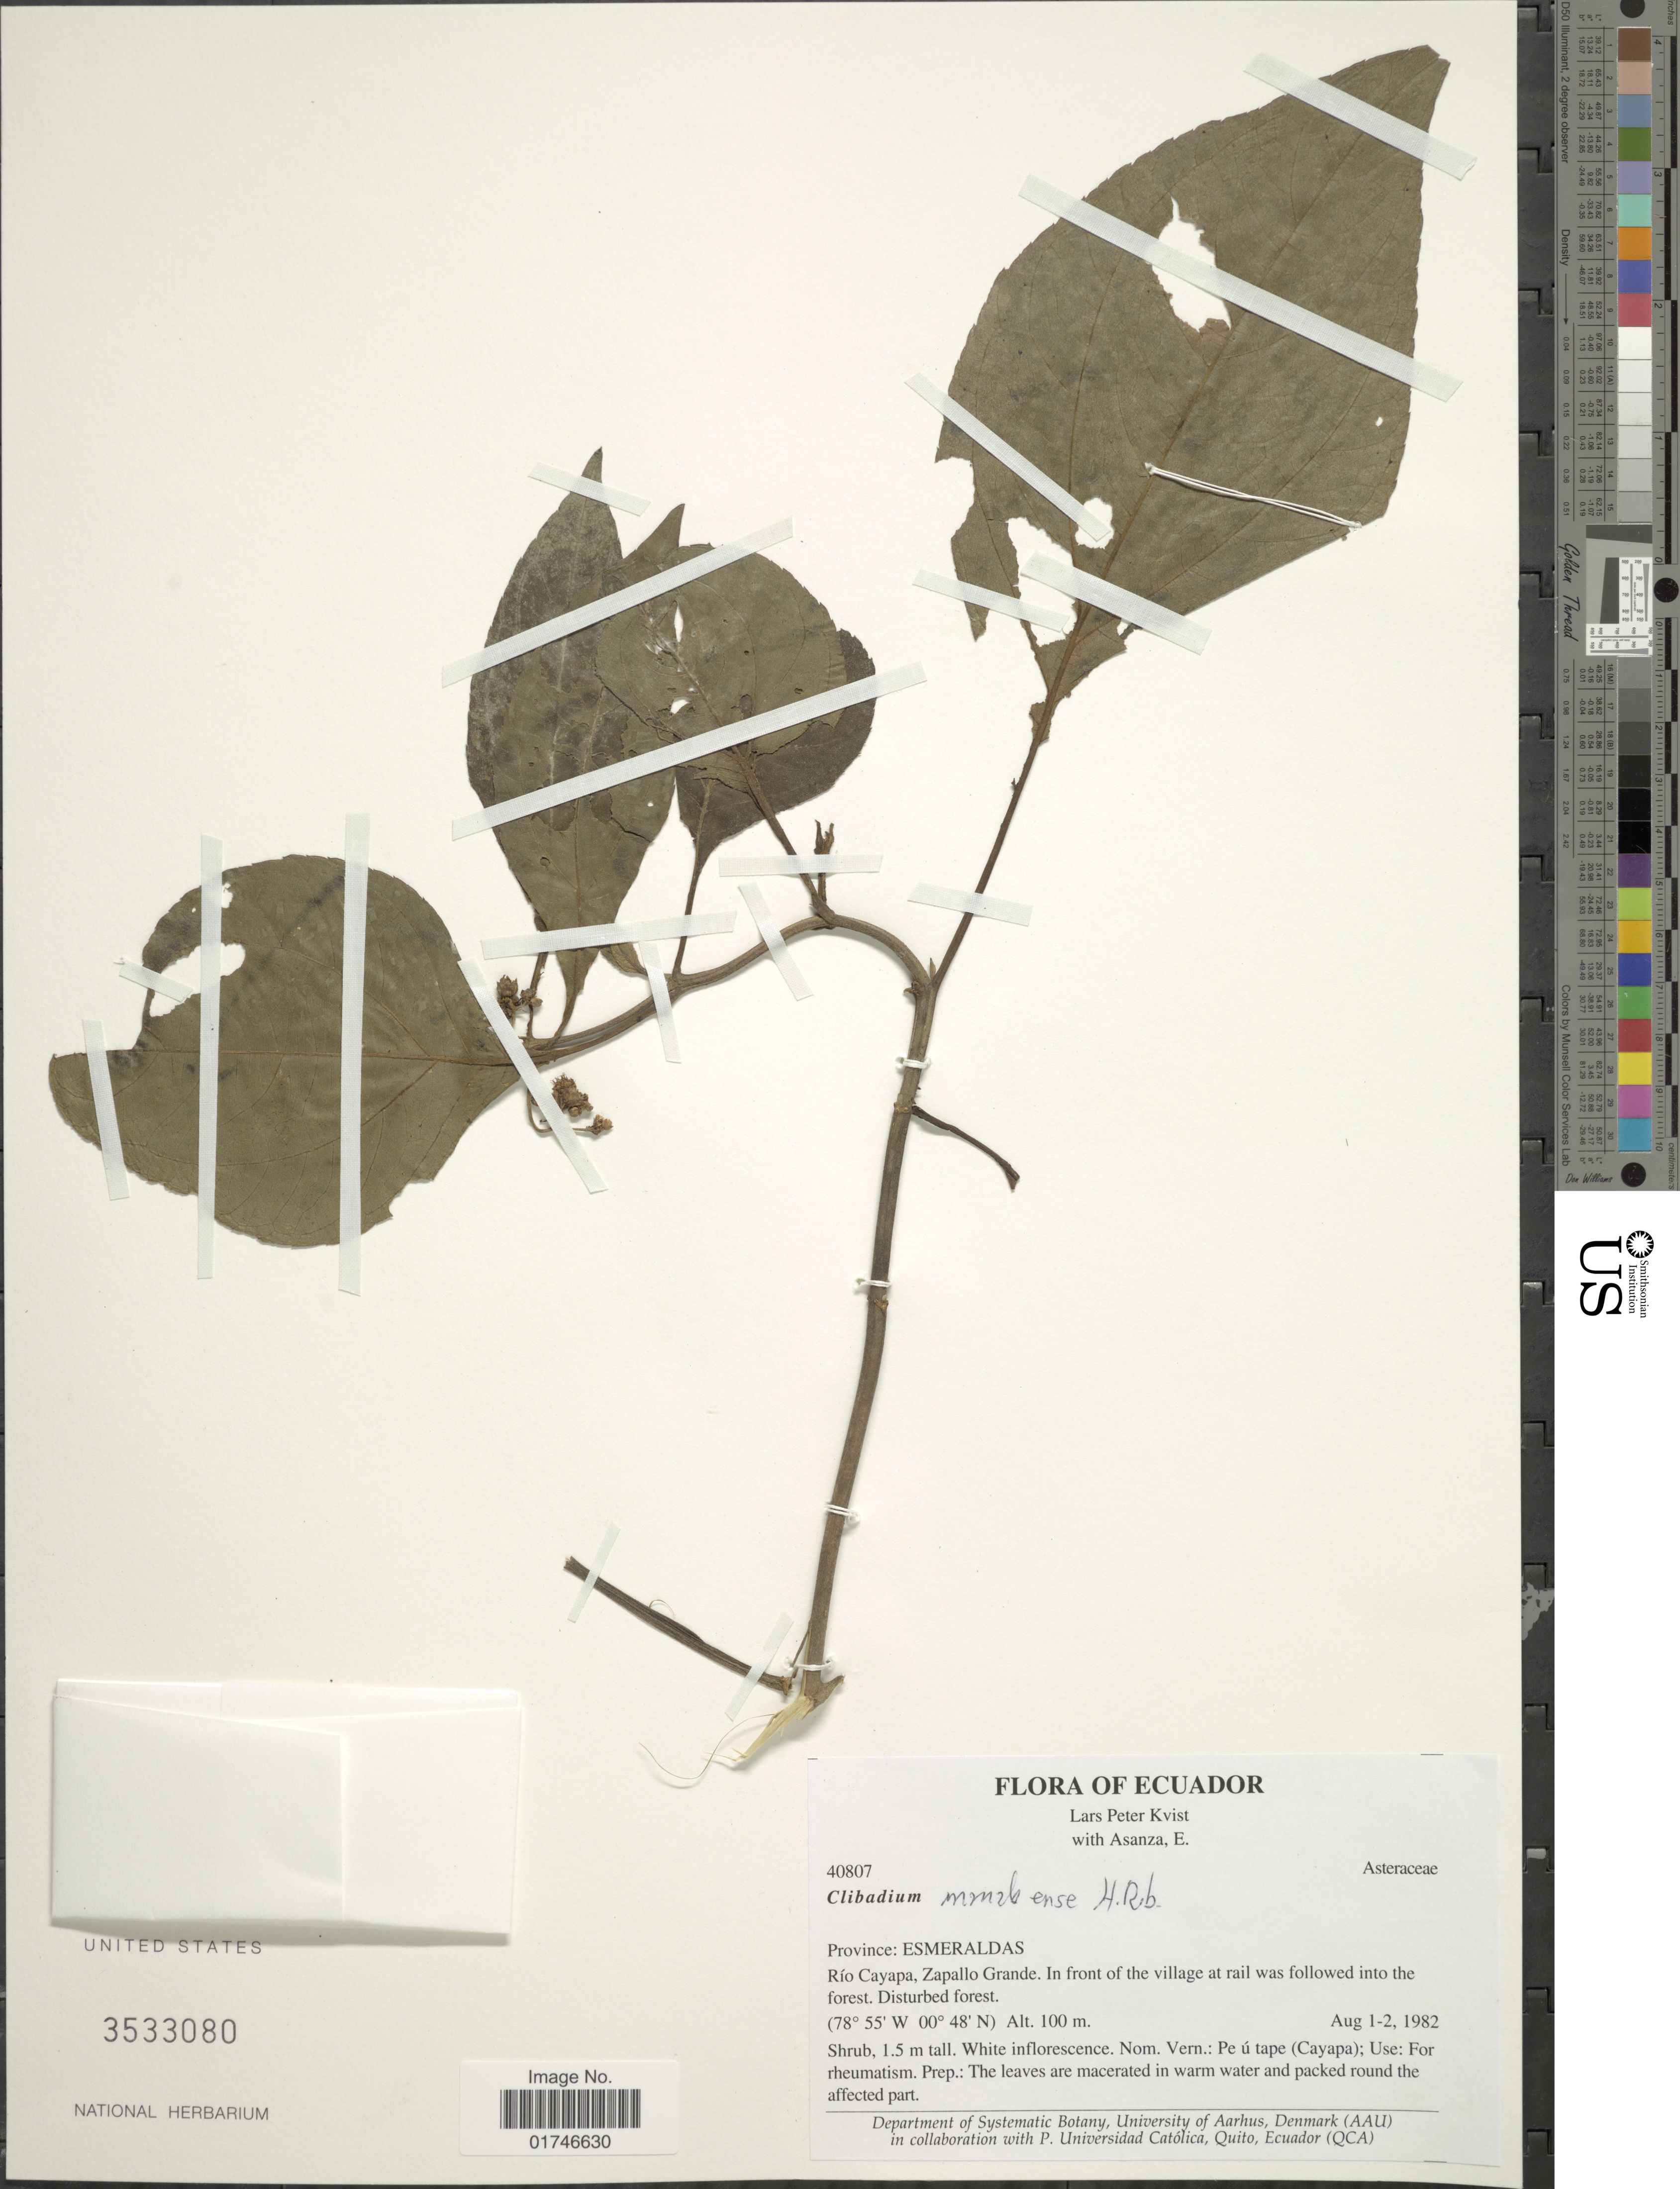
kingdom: Plantae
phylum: Tracheophyta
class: Magnoliopsida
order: Asterales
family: Asteraceae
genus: Clibadium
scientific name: Clibadium manabiense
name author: H. Rob.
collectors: L. P. Kvist & E. Asanza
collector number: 40807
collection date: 1982-08-01/1982-08-02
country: Ecuador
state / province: Esmeraldas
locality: Province: Esmeraldas. Rio Cayapa, Zapallo Grande . In front of the village at rail was followed into the forest.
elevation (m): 100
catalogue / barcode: US 3533080